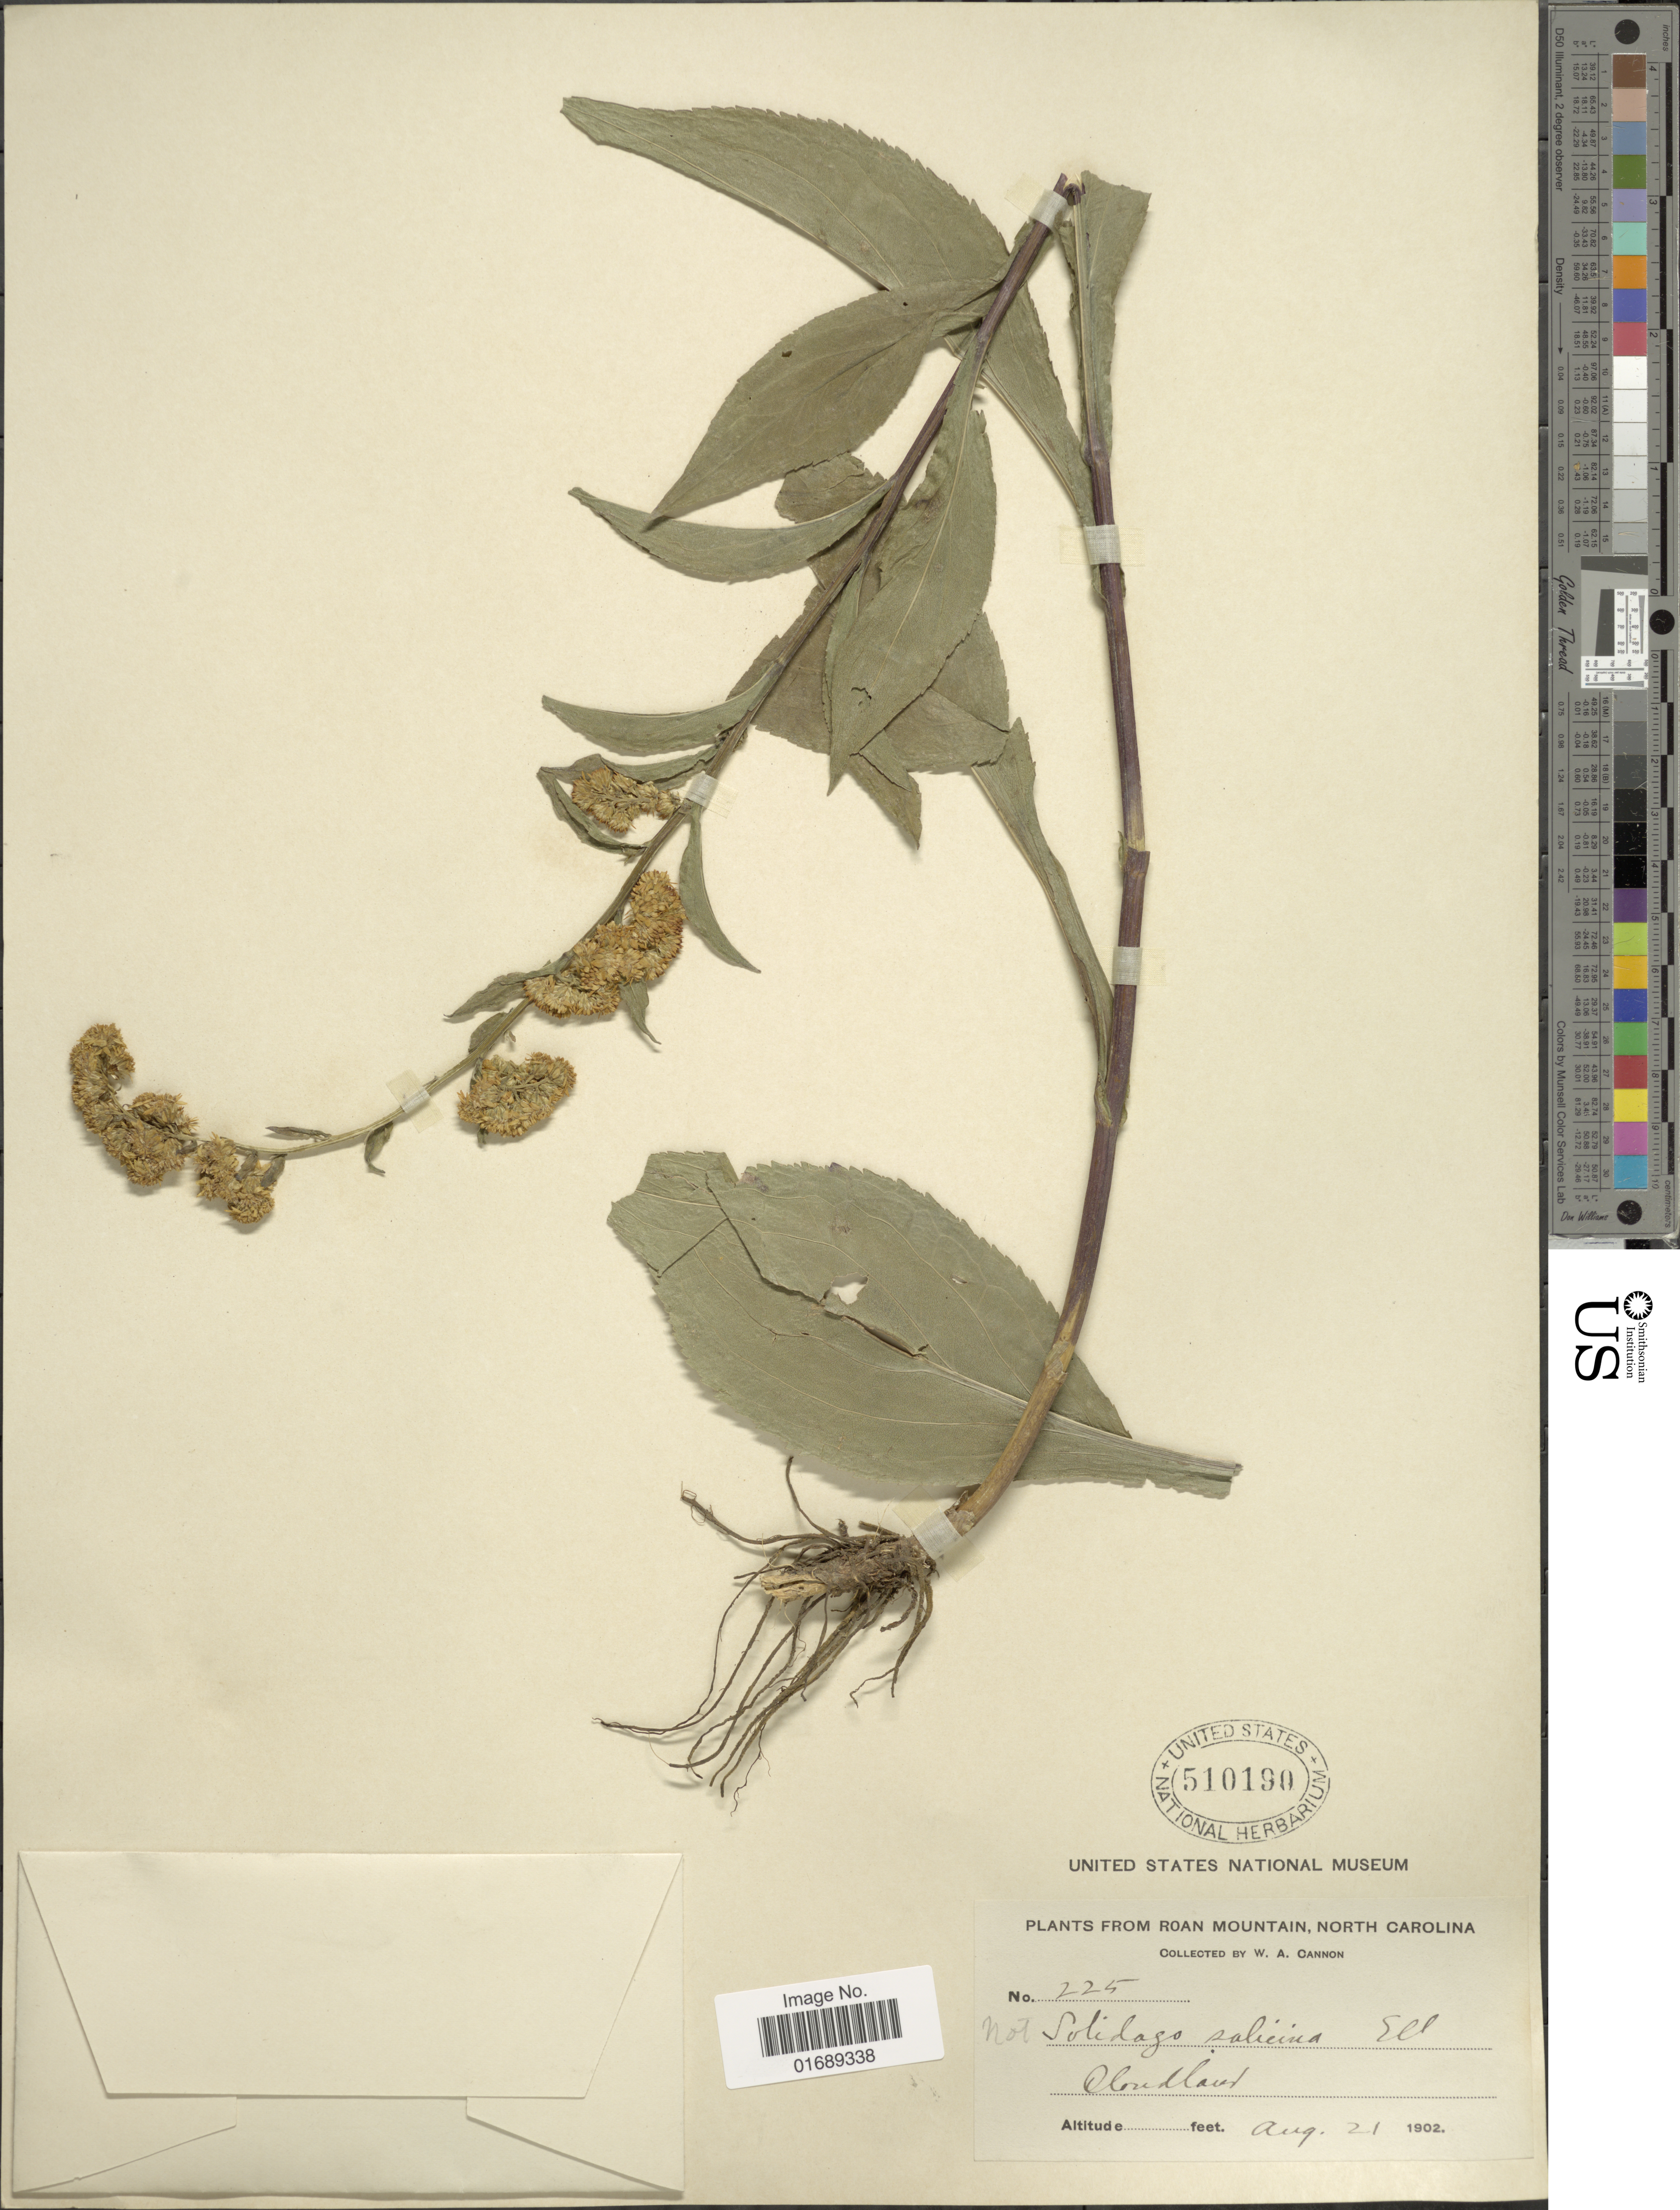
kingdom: Plantae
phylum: Tracheophyta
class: Magnoliopsida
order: Asterales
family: Asteraceae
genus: Solidago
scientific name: Solidago patula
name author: Muhl. ex Willd.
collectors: W. Cannon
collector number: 225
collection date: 1902-08-21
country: United States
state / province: North Carolina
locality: From Roan Mountain, Cloudland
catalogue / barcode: US 510190